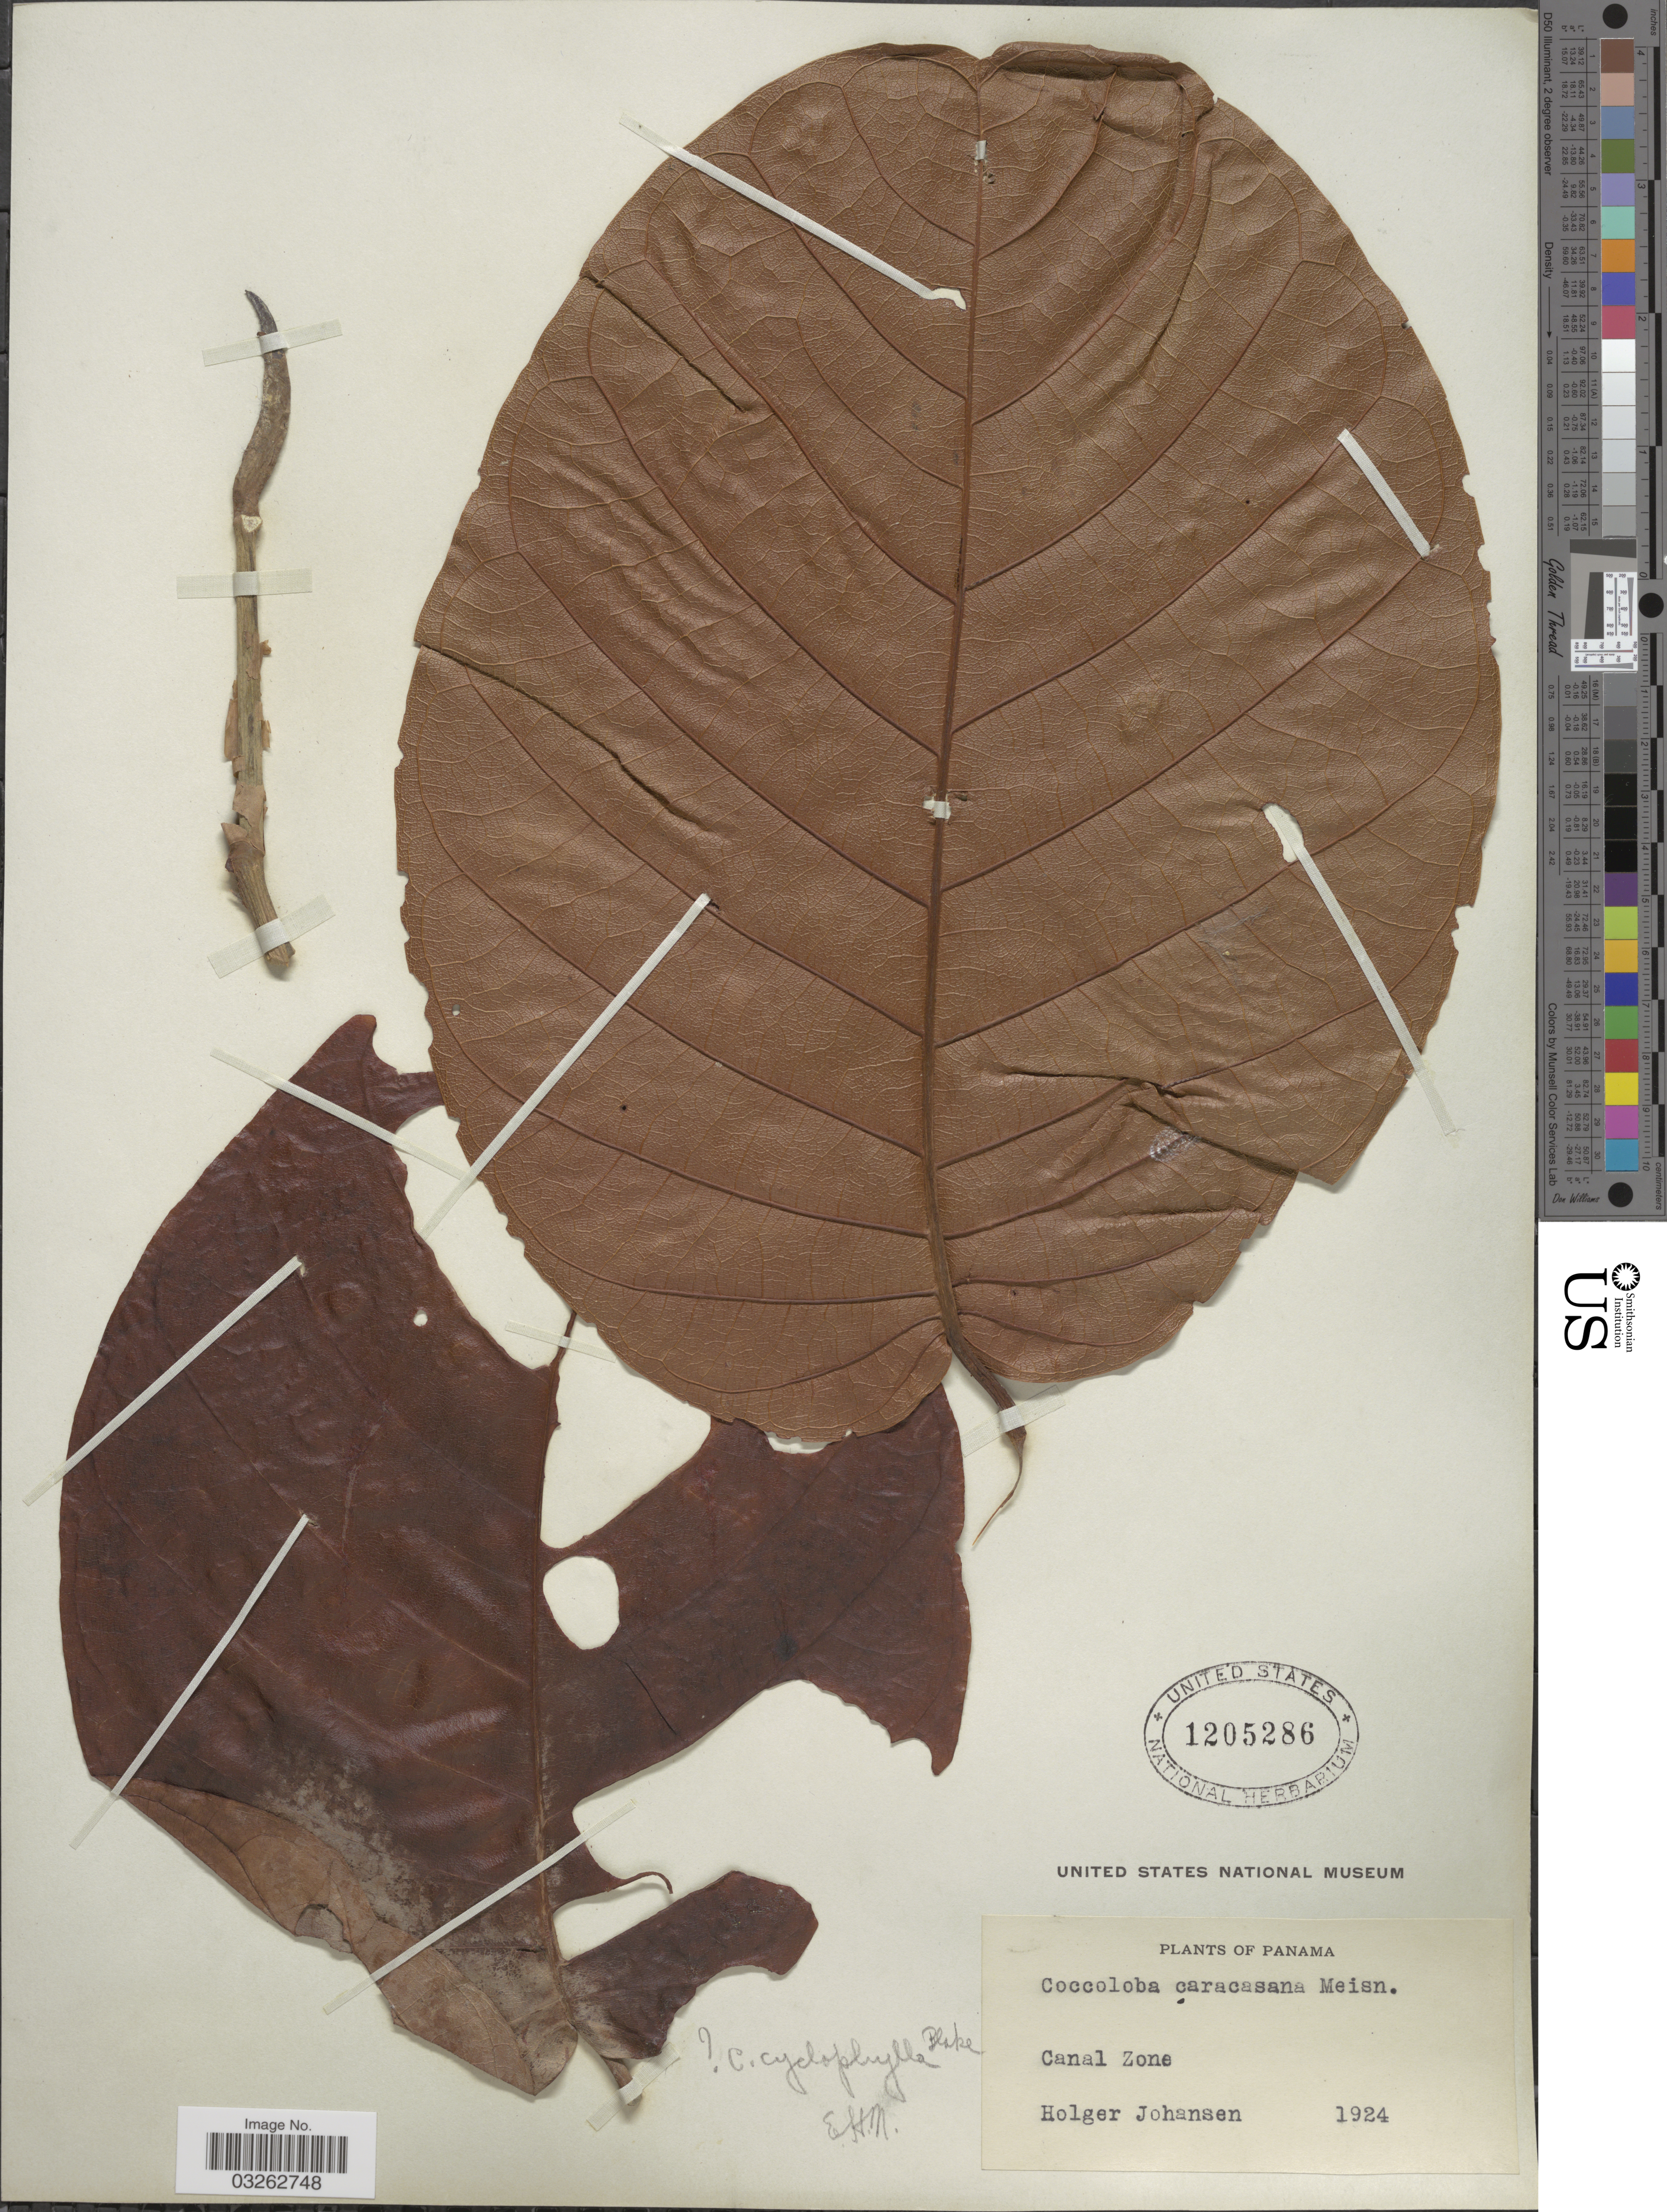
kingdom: Plantae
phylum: Tracheophyta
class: Magnoliopsida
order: Caryophyllales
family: Polygonaceae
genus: Coccoloba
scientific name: Coccoloba cyclophylla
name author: S.F. Blake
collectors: H. Johansen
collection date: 1924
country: Panama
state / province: Colón / Panamá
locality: Canal Zone.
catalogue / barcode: US 1205286